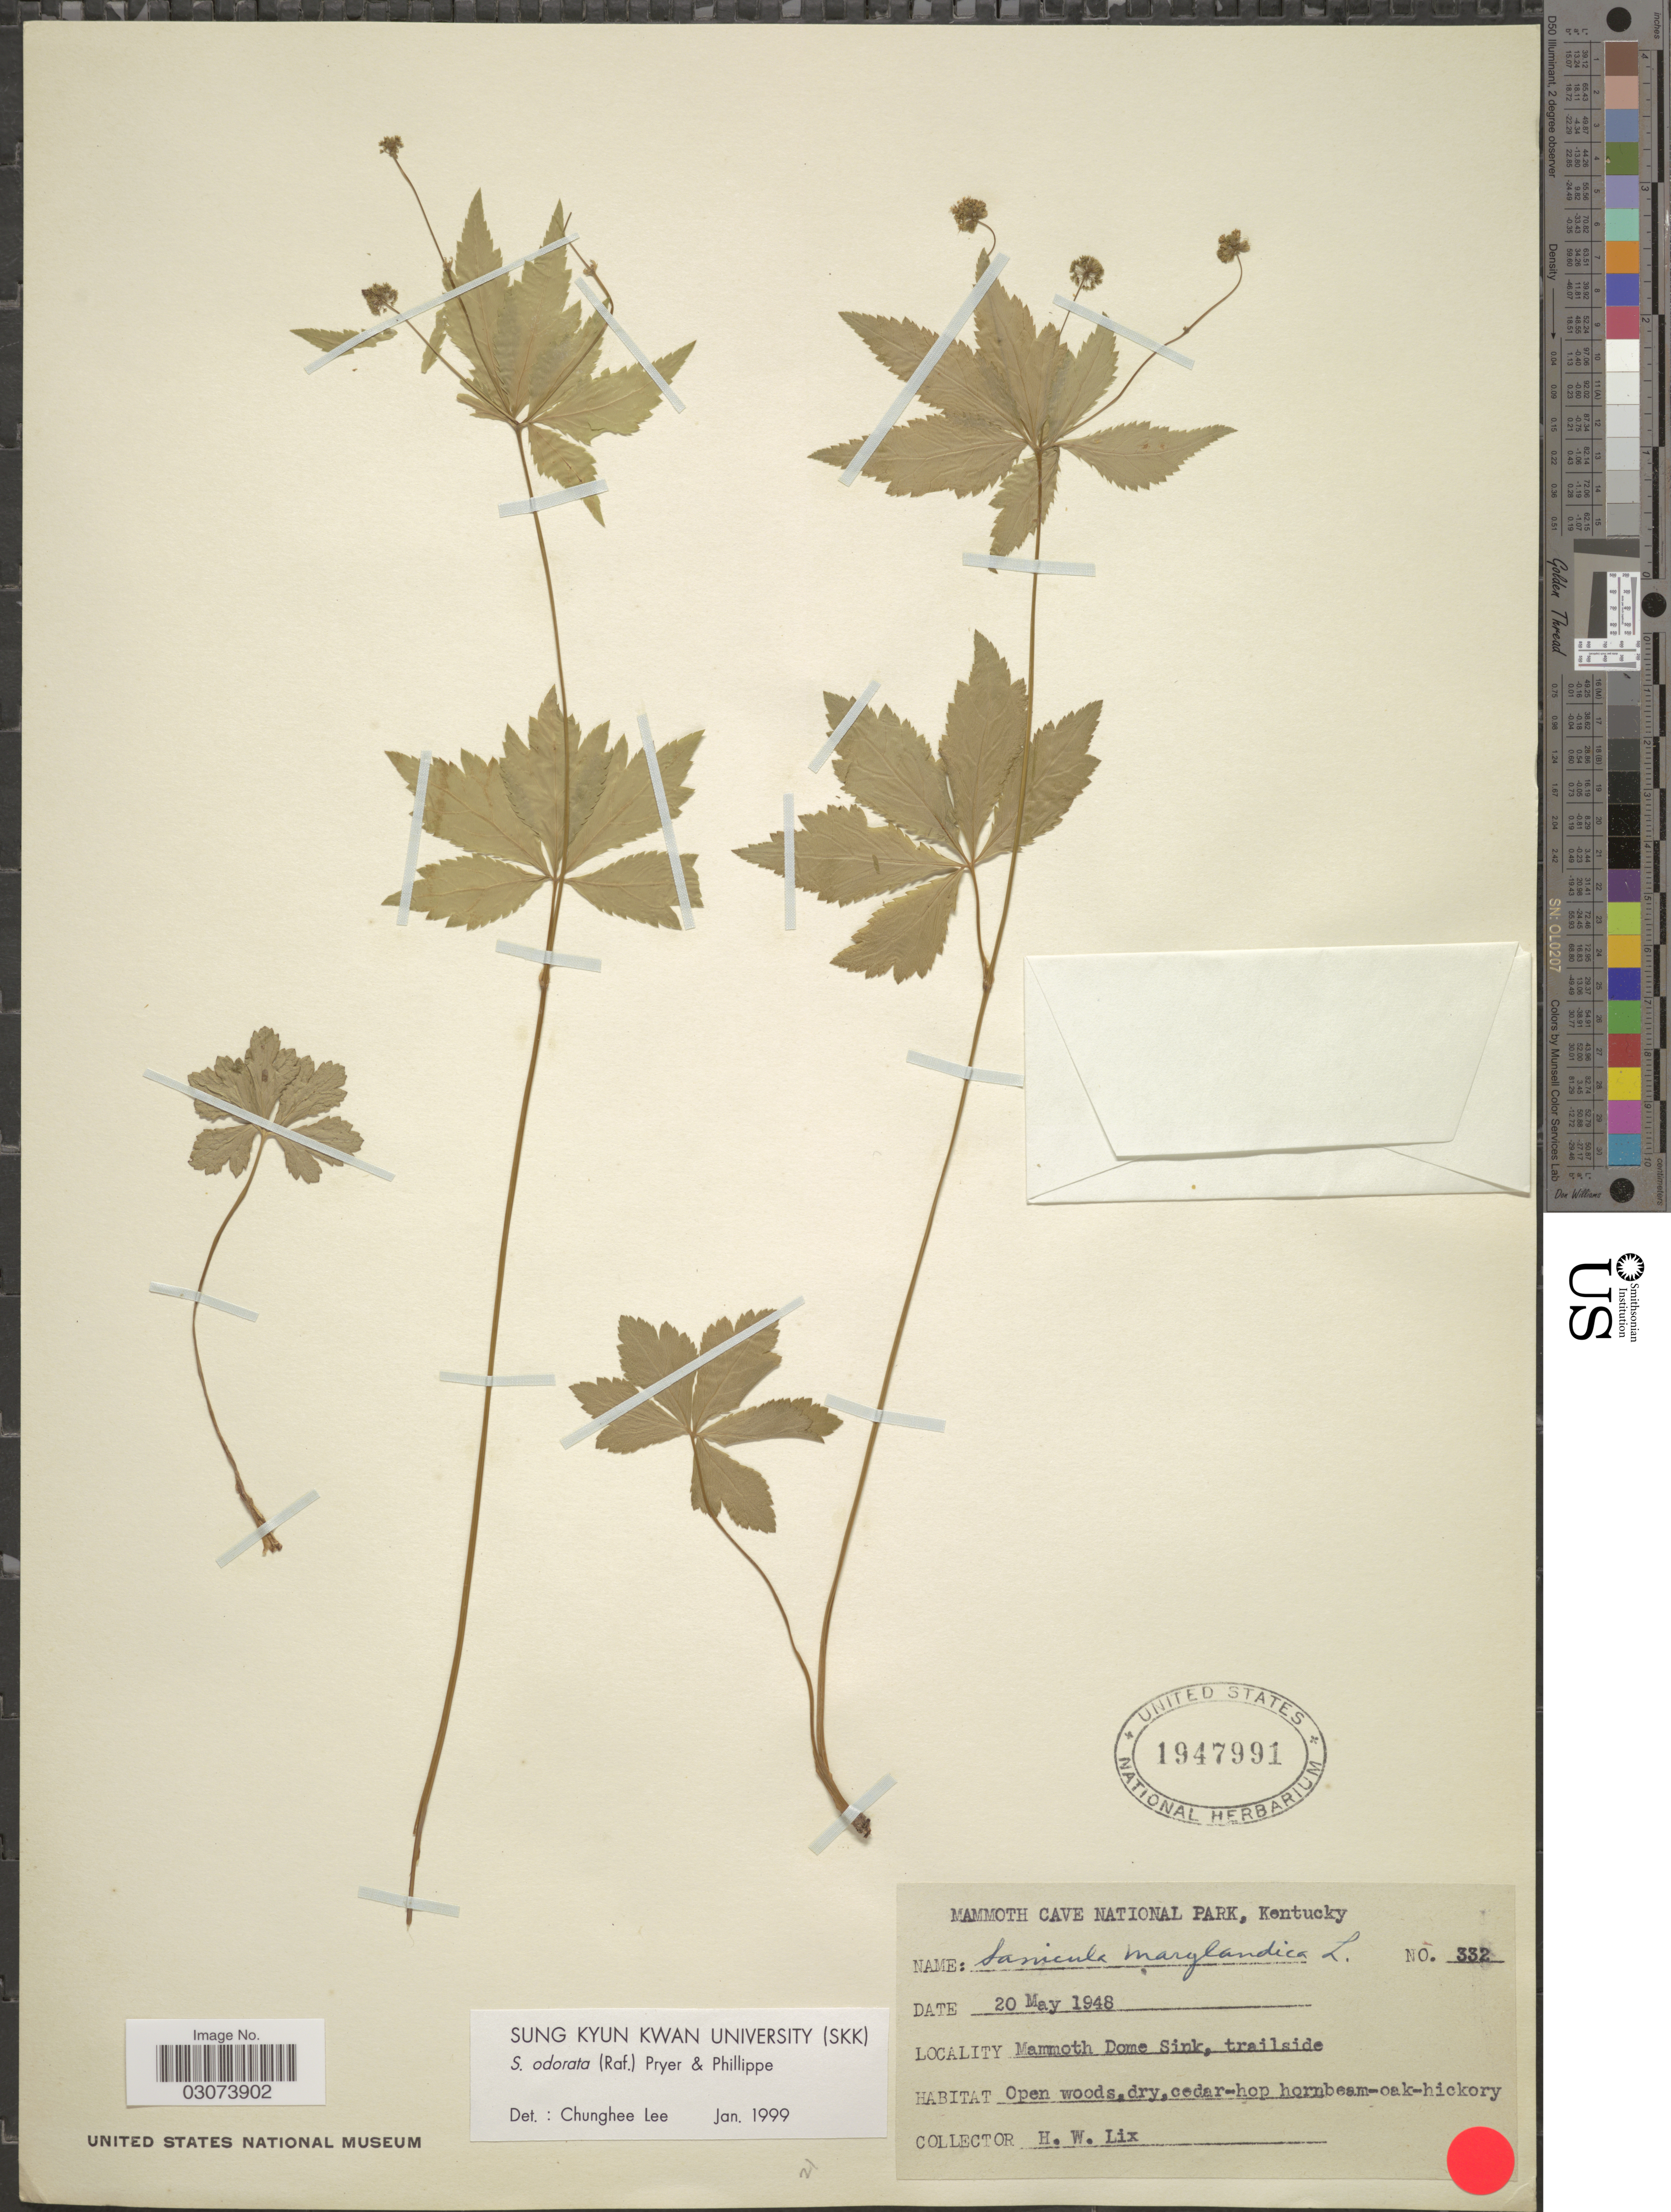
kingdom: Plantae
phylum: Tracheophyta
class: Magnoliopsida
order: Apiales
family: Apiaceae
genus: Sanicula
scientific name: Sanicula odorata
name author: (Raf.) Pryer & Phillippe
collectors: H. W. Lix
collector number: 332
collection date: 1948-05-20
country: United States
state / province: Kentucky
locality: Mammoth National Cave, Mammoth Dome Sink, trailside.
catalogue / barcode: US 1947991